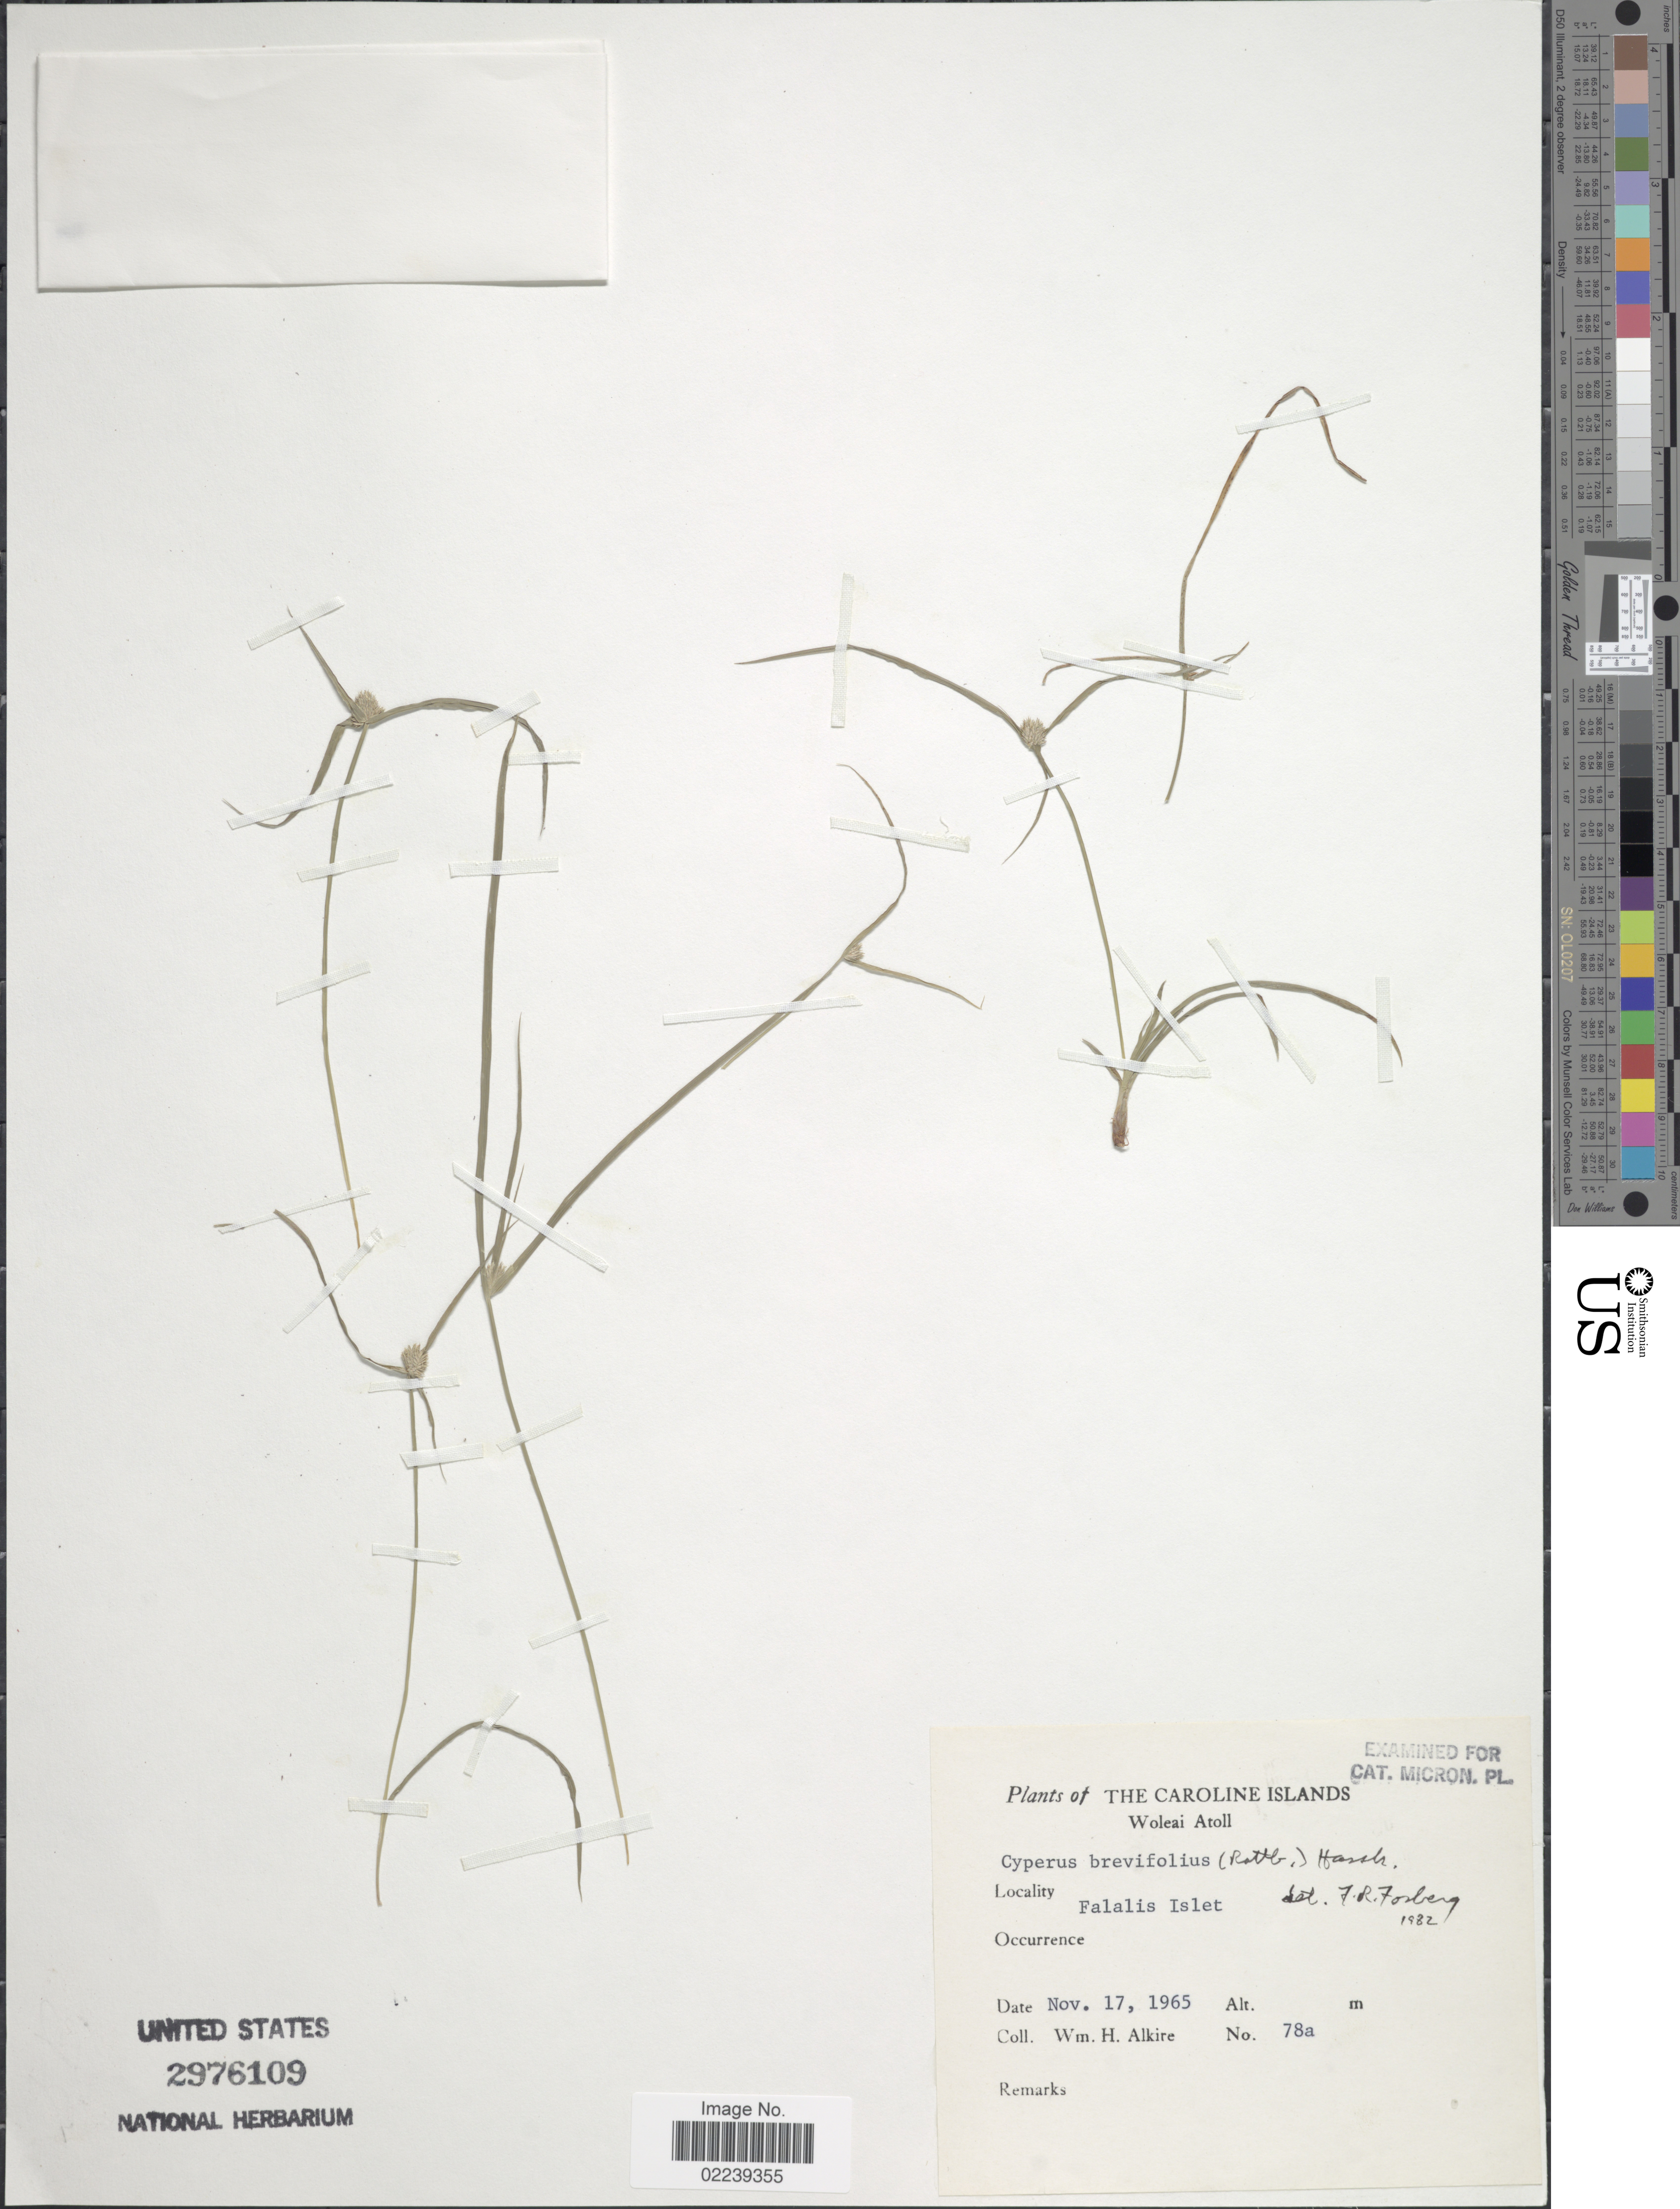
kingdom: Plantae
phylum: Tracheophyta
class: Liliopsida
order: Poales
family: Cyperaceae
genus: Cyperus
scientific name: Cyperus brevifolius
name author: (Rottb.) Hassk.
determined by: Strong, M. T., (US), Smithsonian Institution - National Museum of Natural History (UNITED STATES)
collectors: W. Alkire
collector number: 78a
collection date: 1965-11-17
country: Micronesia, Federated States of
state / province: Yap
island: Woleai Atoll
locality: The Caroline Islands, Woleai Atoll, Falalis Islet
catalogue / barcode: US 2976109